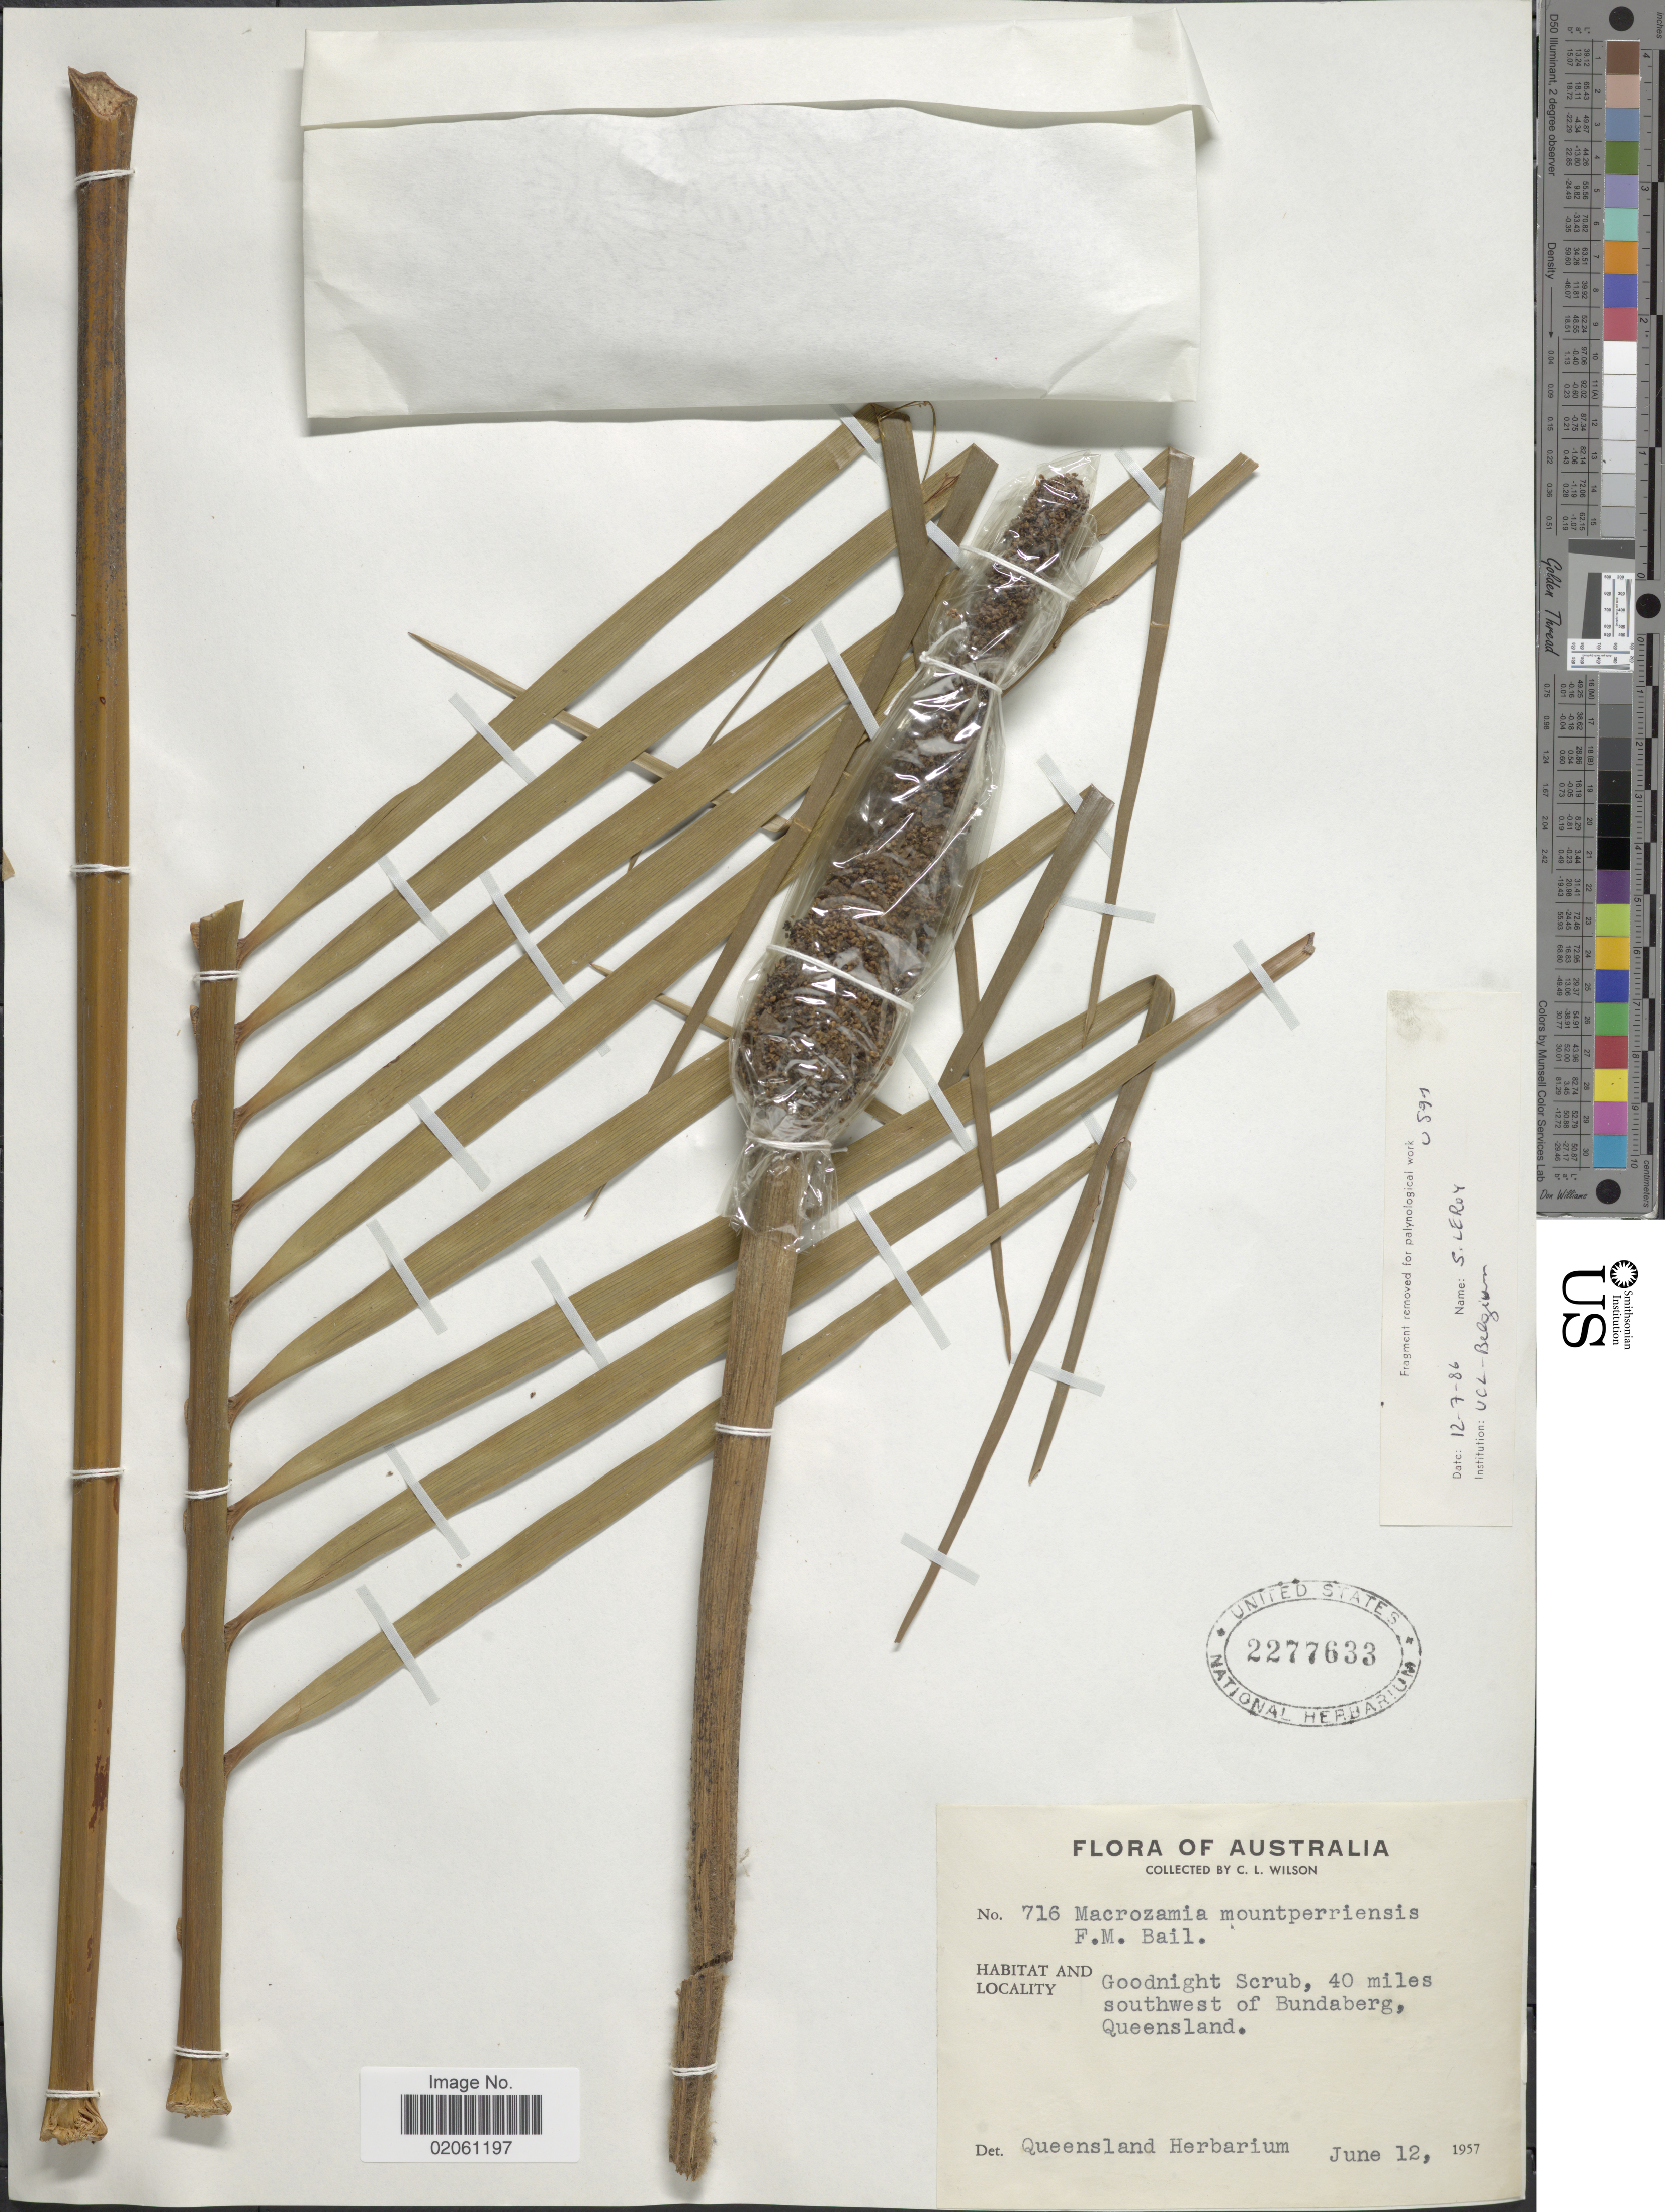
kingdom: Plantae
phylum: Tracheophyta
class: Cycadopsida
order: Cycadales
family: Zamiaceae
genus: Macrozamia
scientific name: Macrozamia miquelii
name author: (F. Muell.) A. DC.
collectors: C. L. Wilson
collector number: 716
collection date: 1957-06-12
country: Australia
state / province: Queensland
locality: Goodnight Scrub, 40 miles southwest of Bundaberg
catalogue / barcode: US 2277633